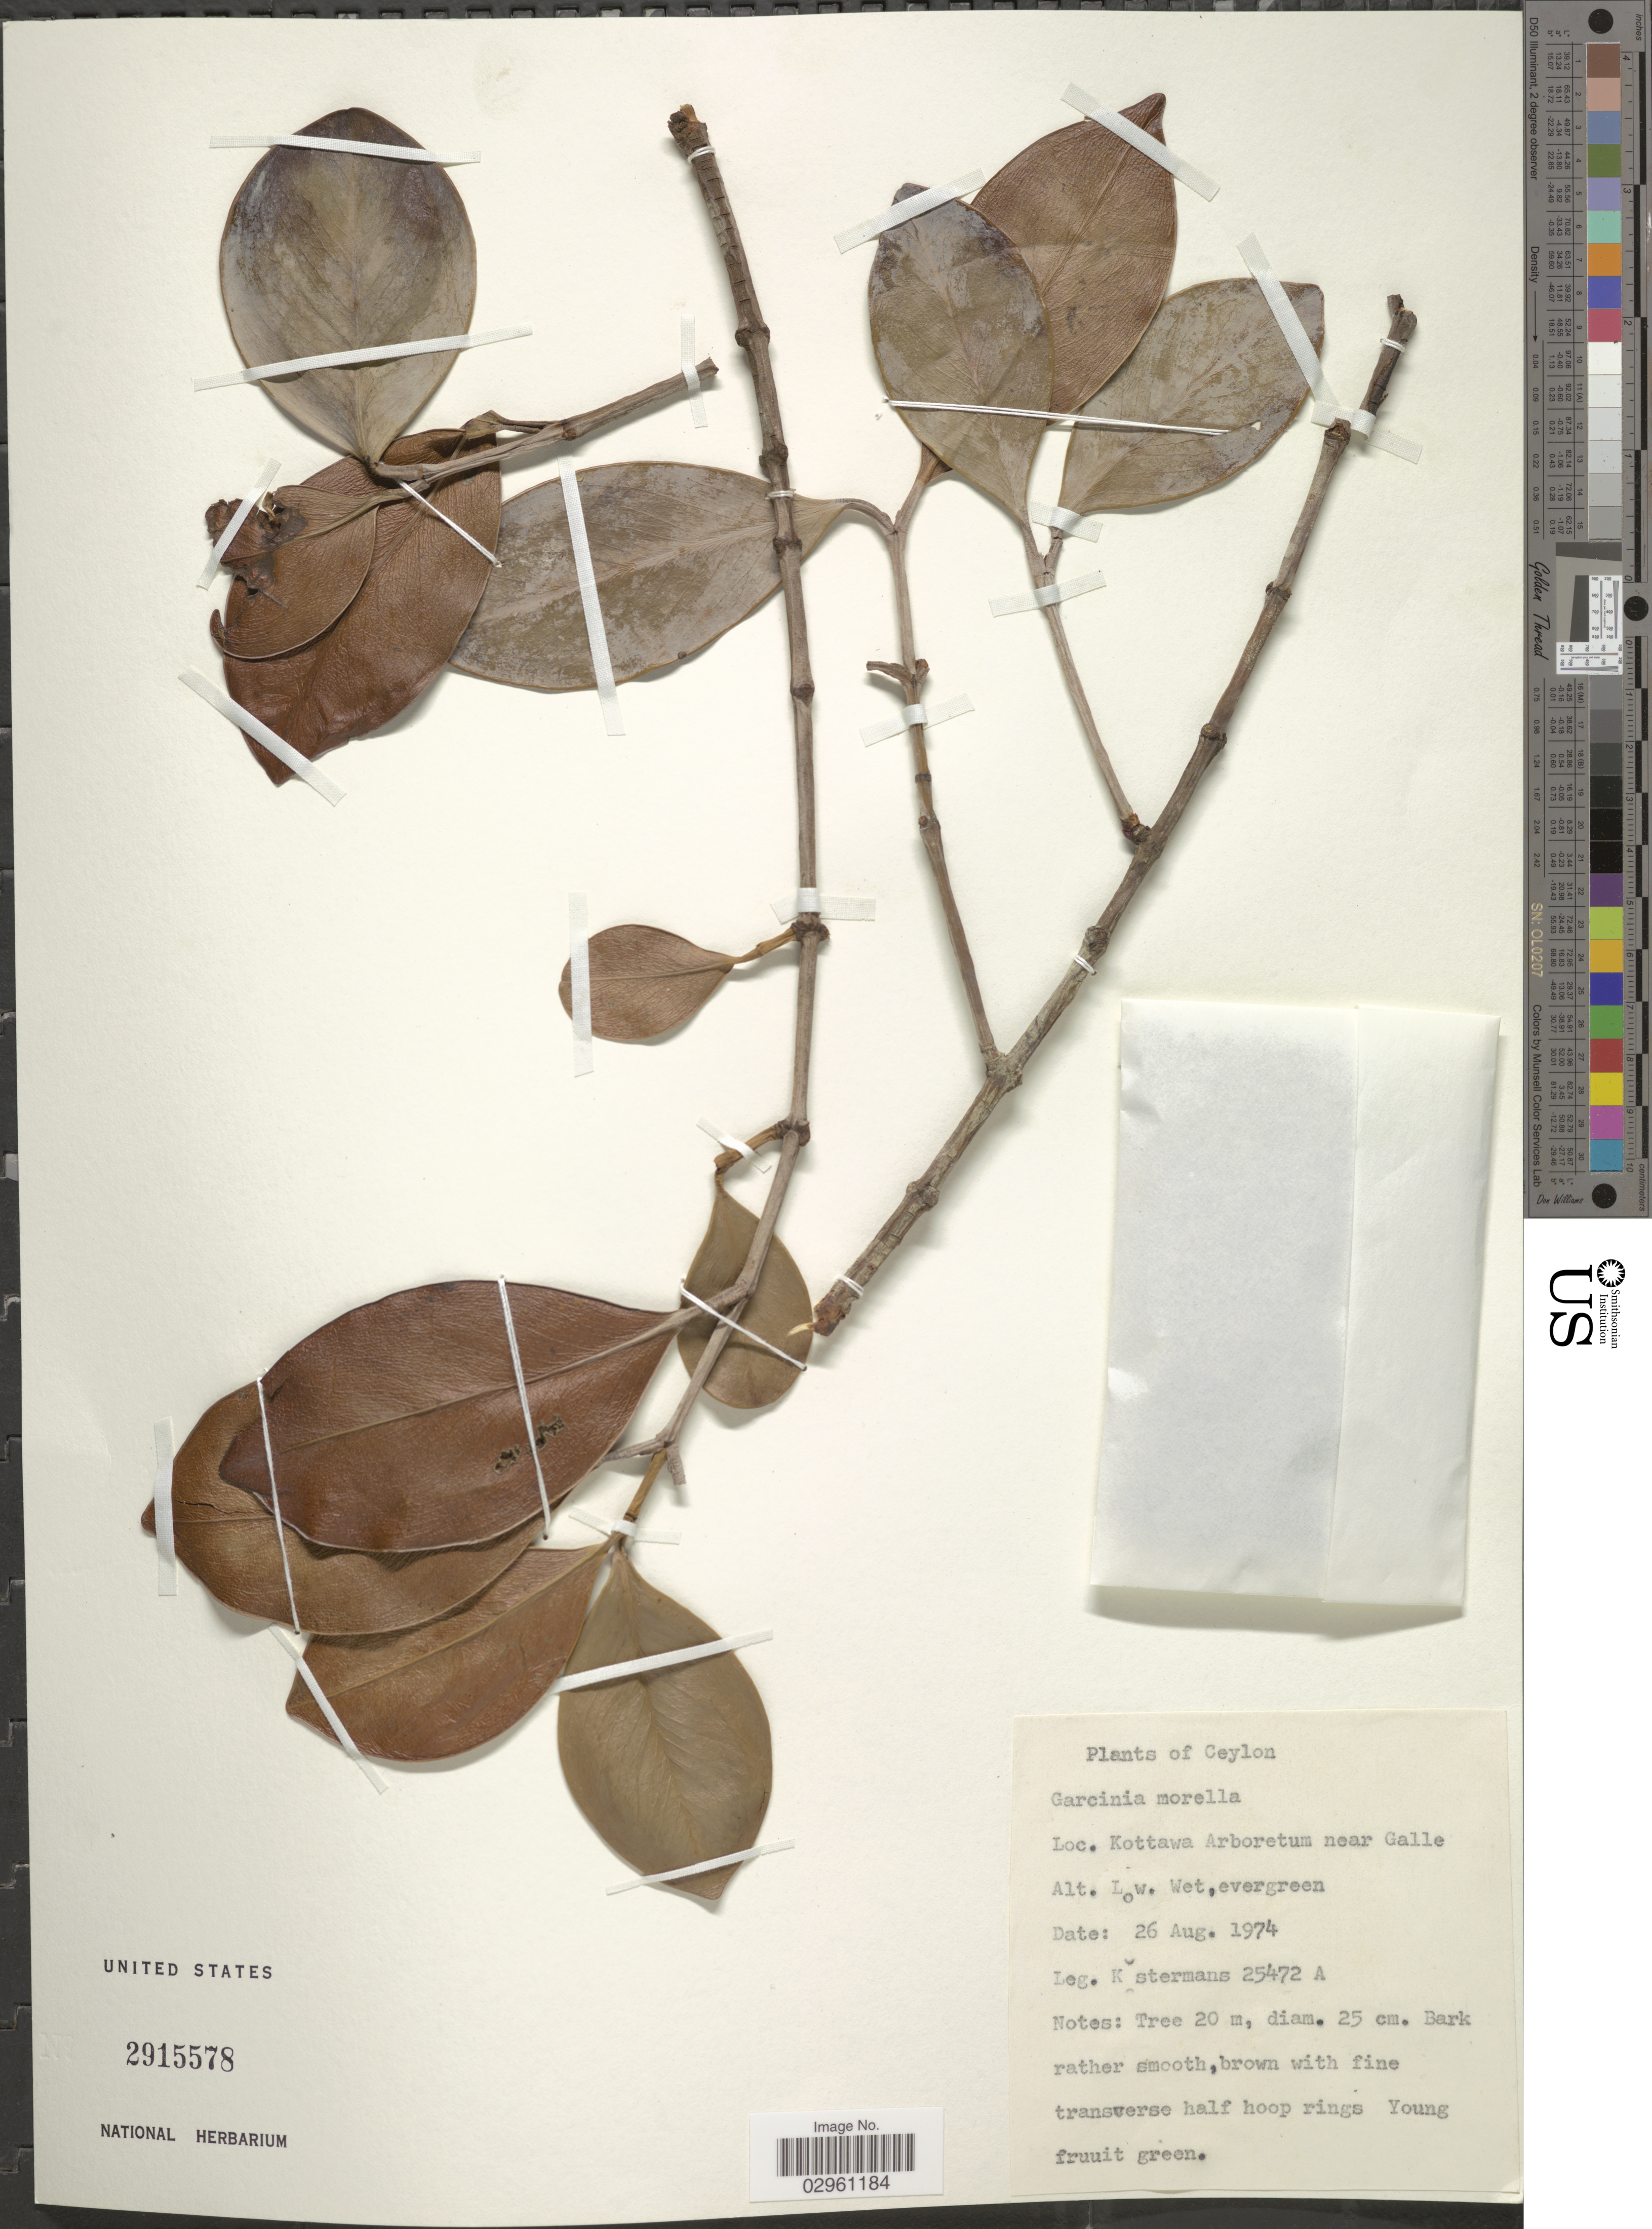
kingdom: Plantae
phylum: Tracheophyta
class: Magnoliopsida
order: Malpighiales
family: Clusiaceae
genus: Garcinia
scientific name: Garcinia morella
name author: (Gaertn.) Desr.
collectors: Kostermans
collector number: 25472A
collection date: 1974-08-26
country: Sri Lanka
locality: Ceylon. Kottawa Arboretum near Galle.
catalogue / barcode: US 2915578